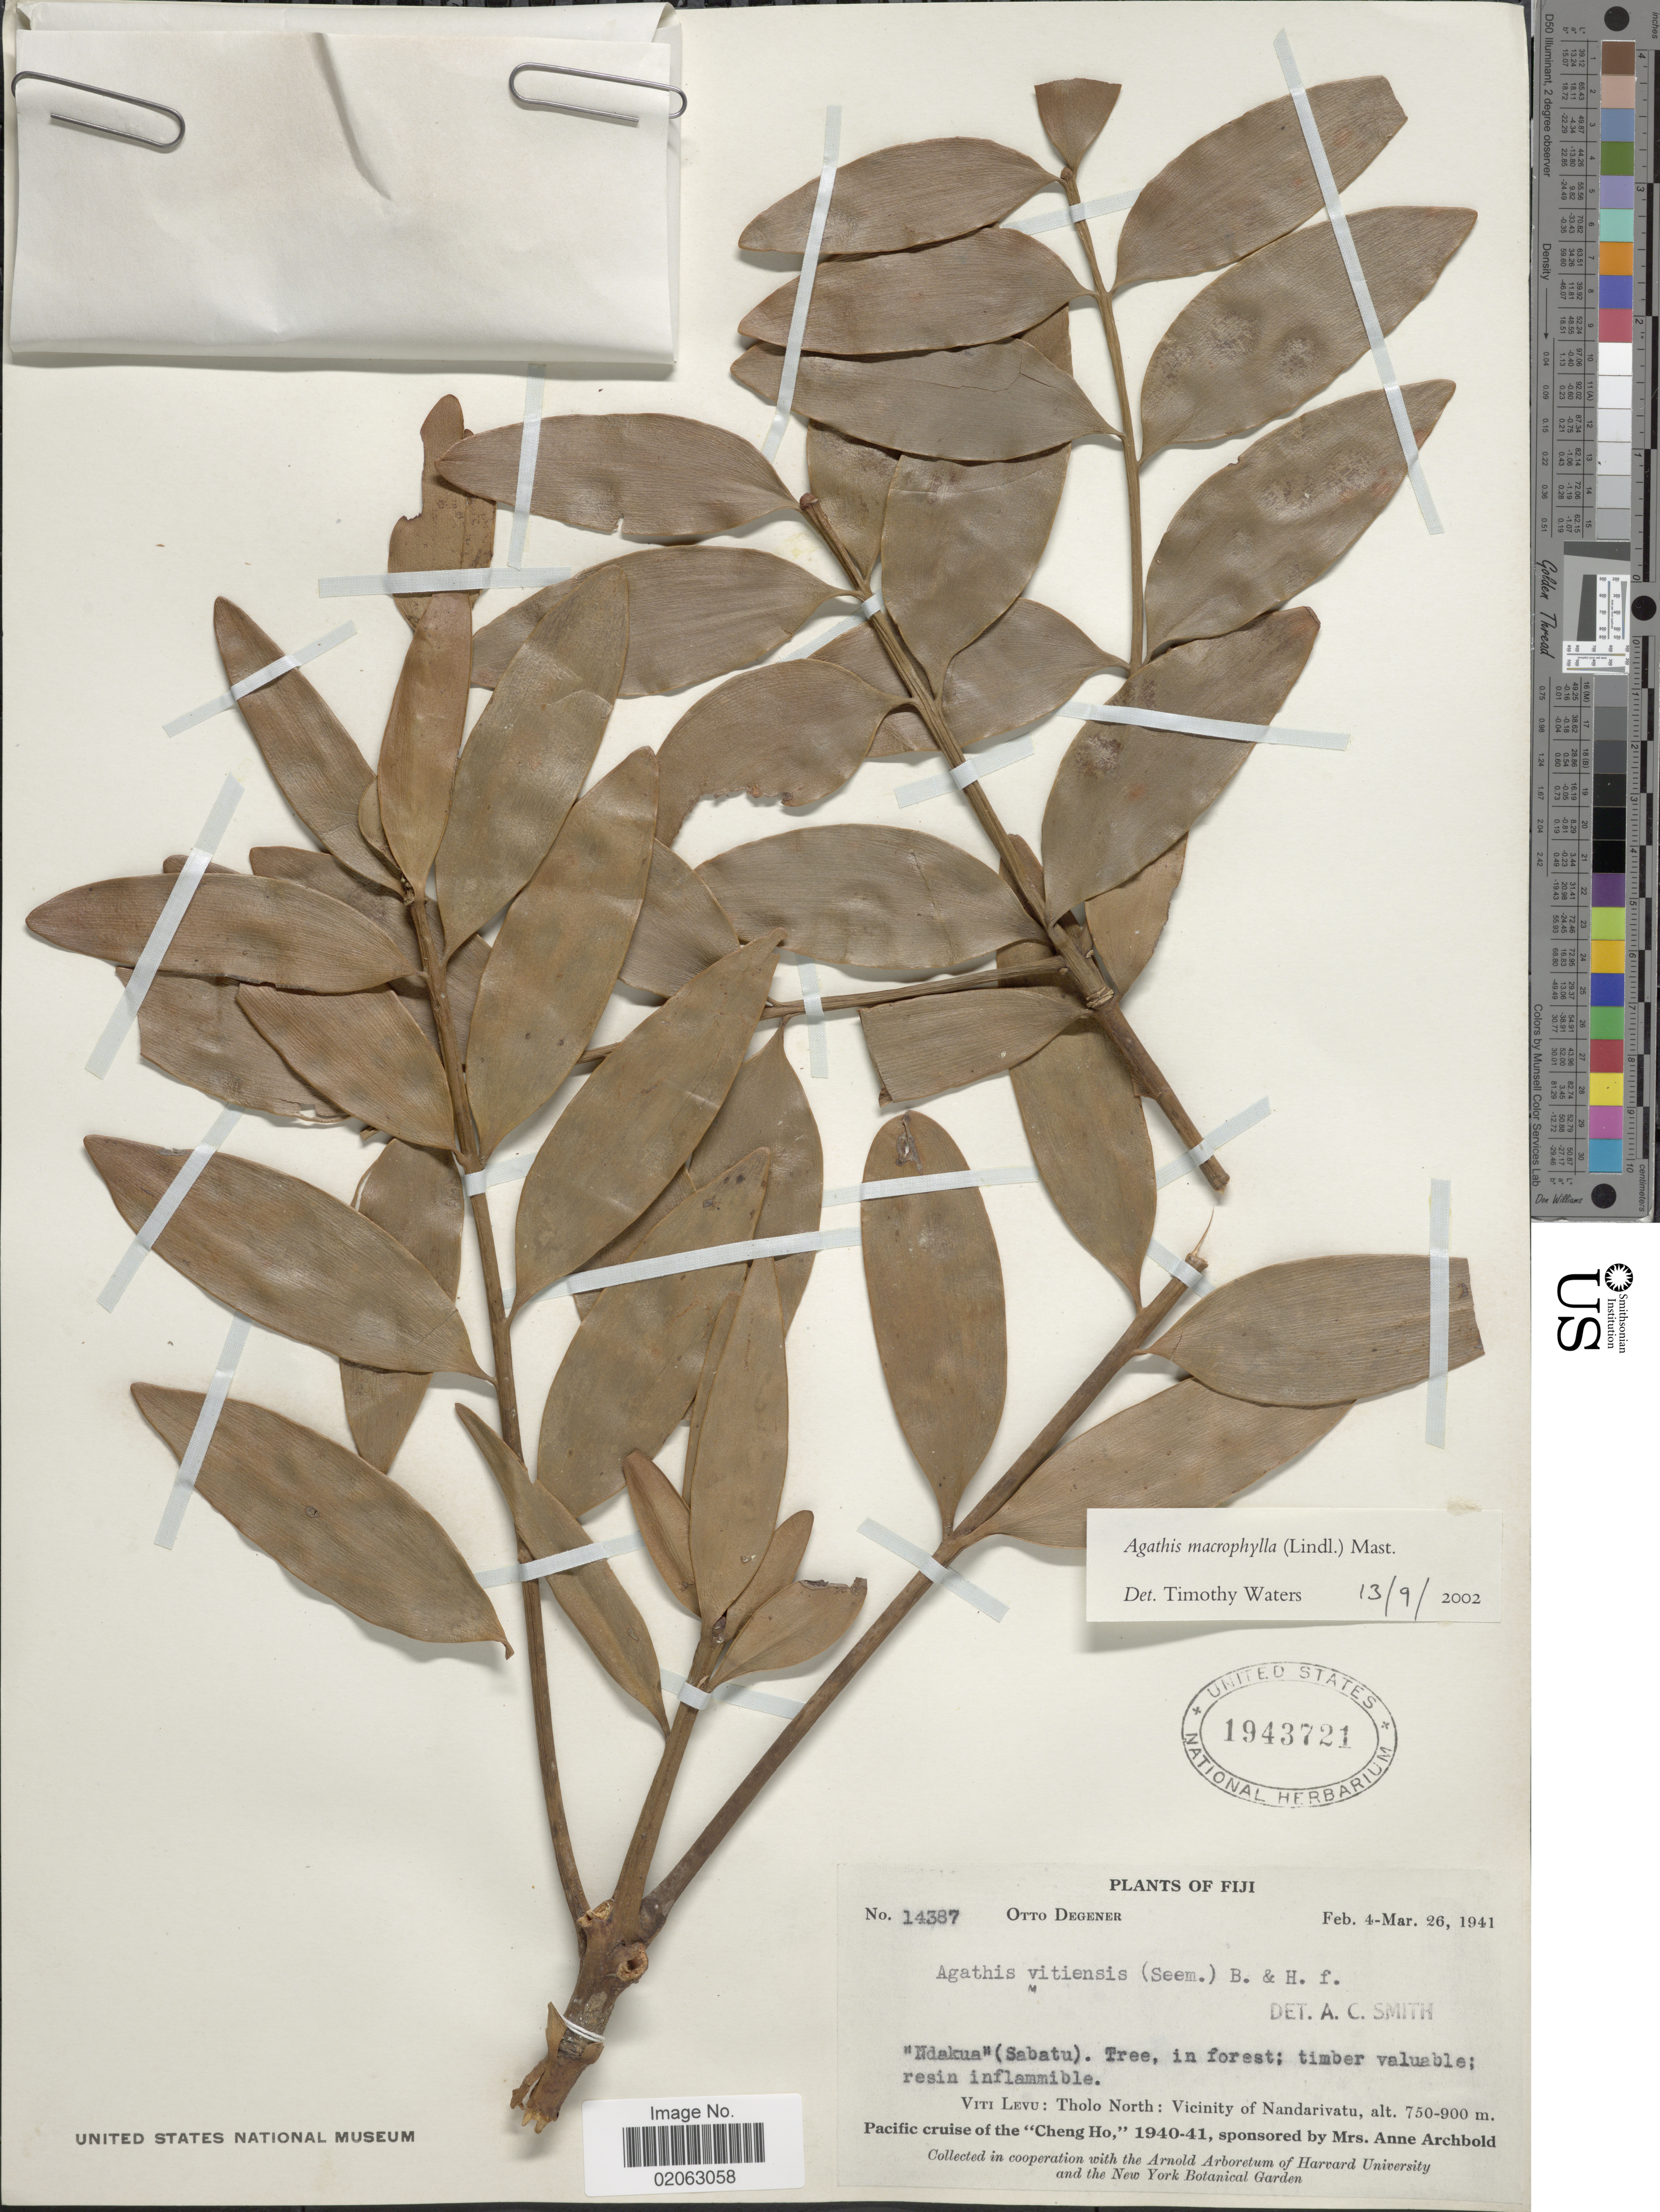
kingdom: Plantae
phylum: Tracheophyta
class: Pinopsida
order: Pinales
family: Araucariaceae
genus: Agathis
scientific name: Agathis macrophylla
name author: (Lindl.) Mast.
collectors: O. Degener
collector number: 14387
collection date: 1941-02-04/1941-03-26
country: Fiji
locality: Ndakua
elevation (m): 750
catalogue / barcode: US 1943721